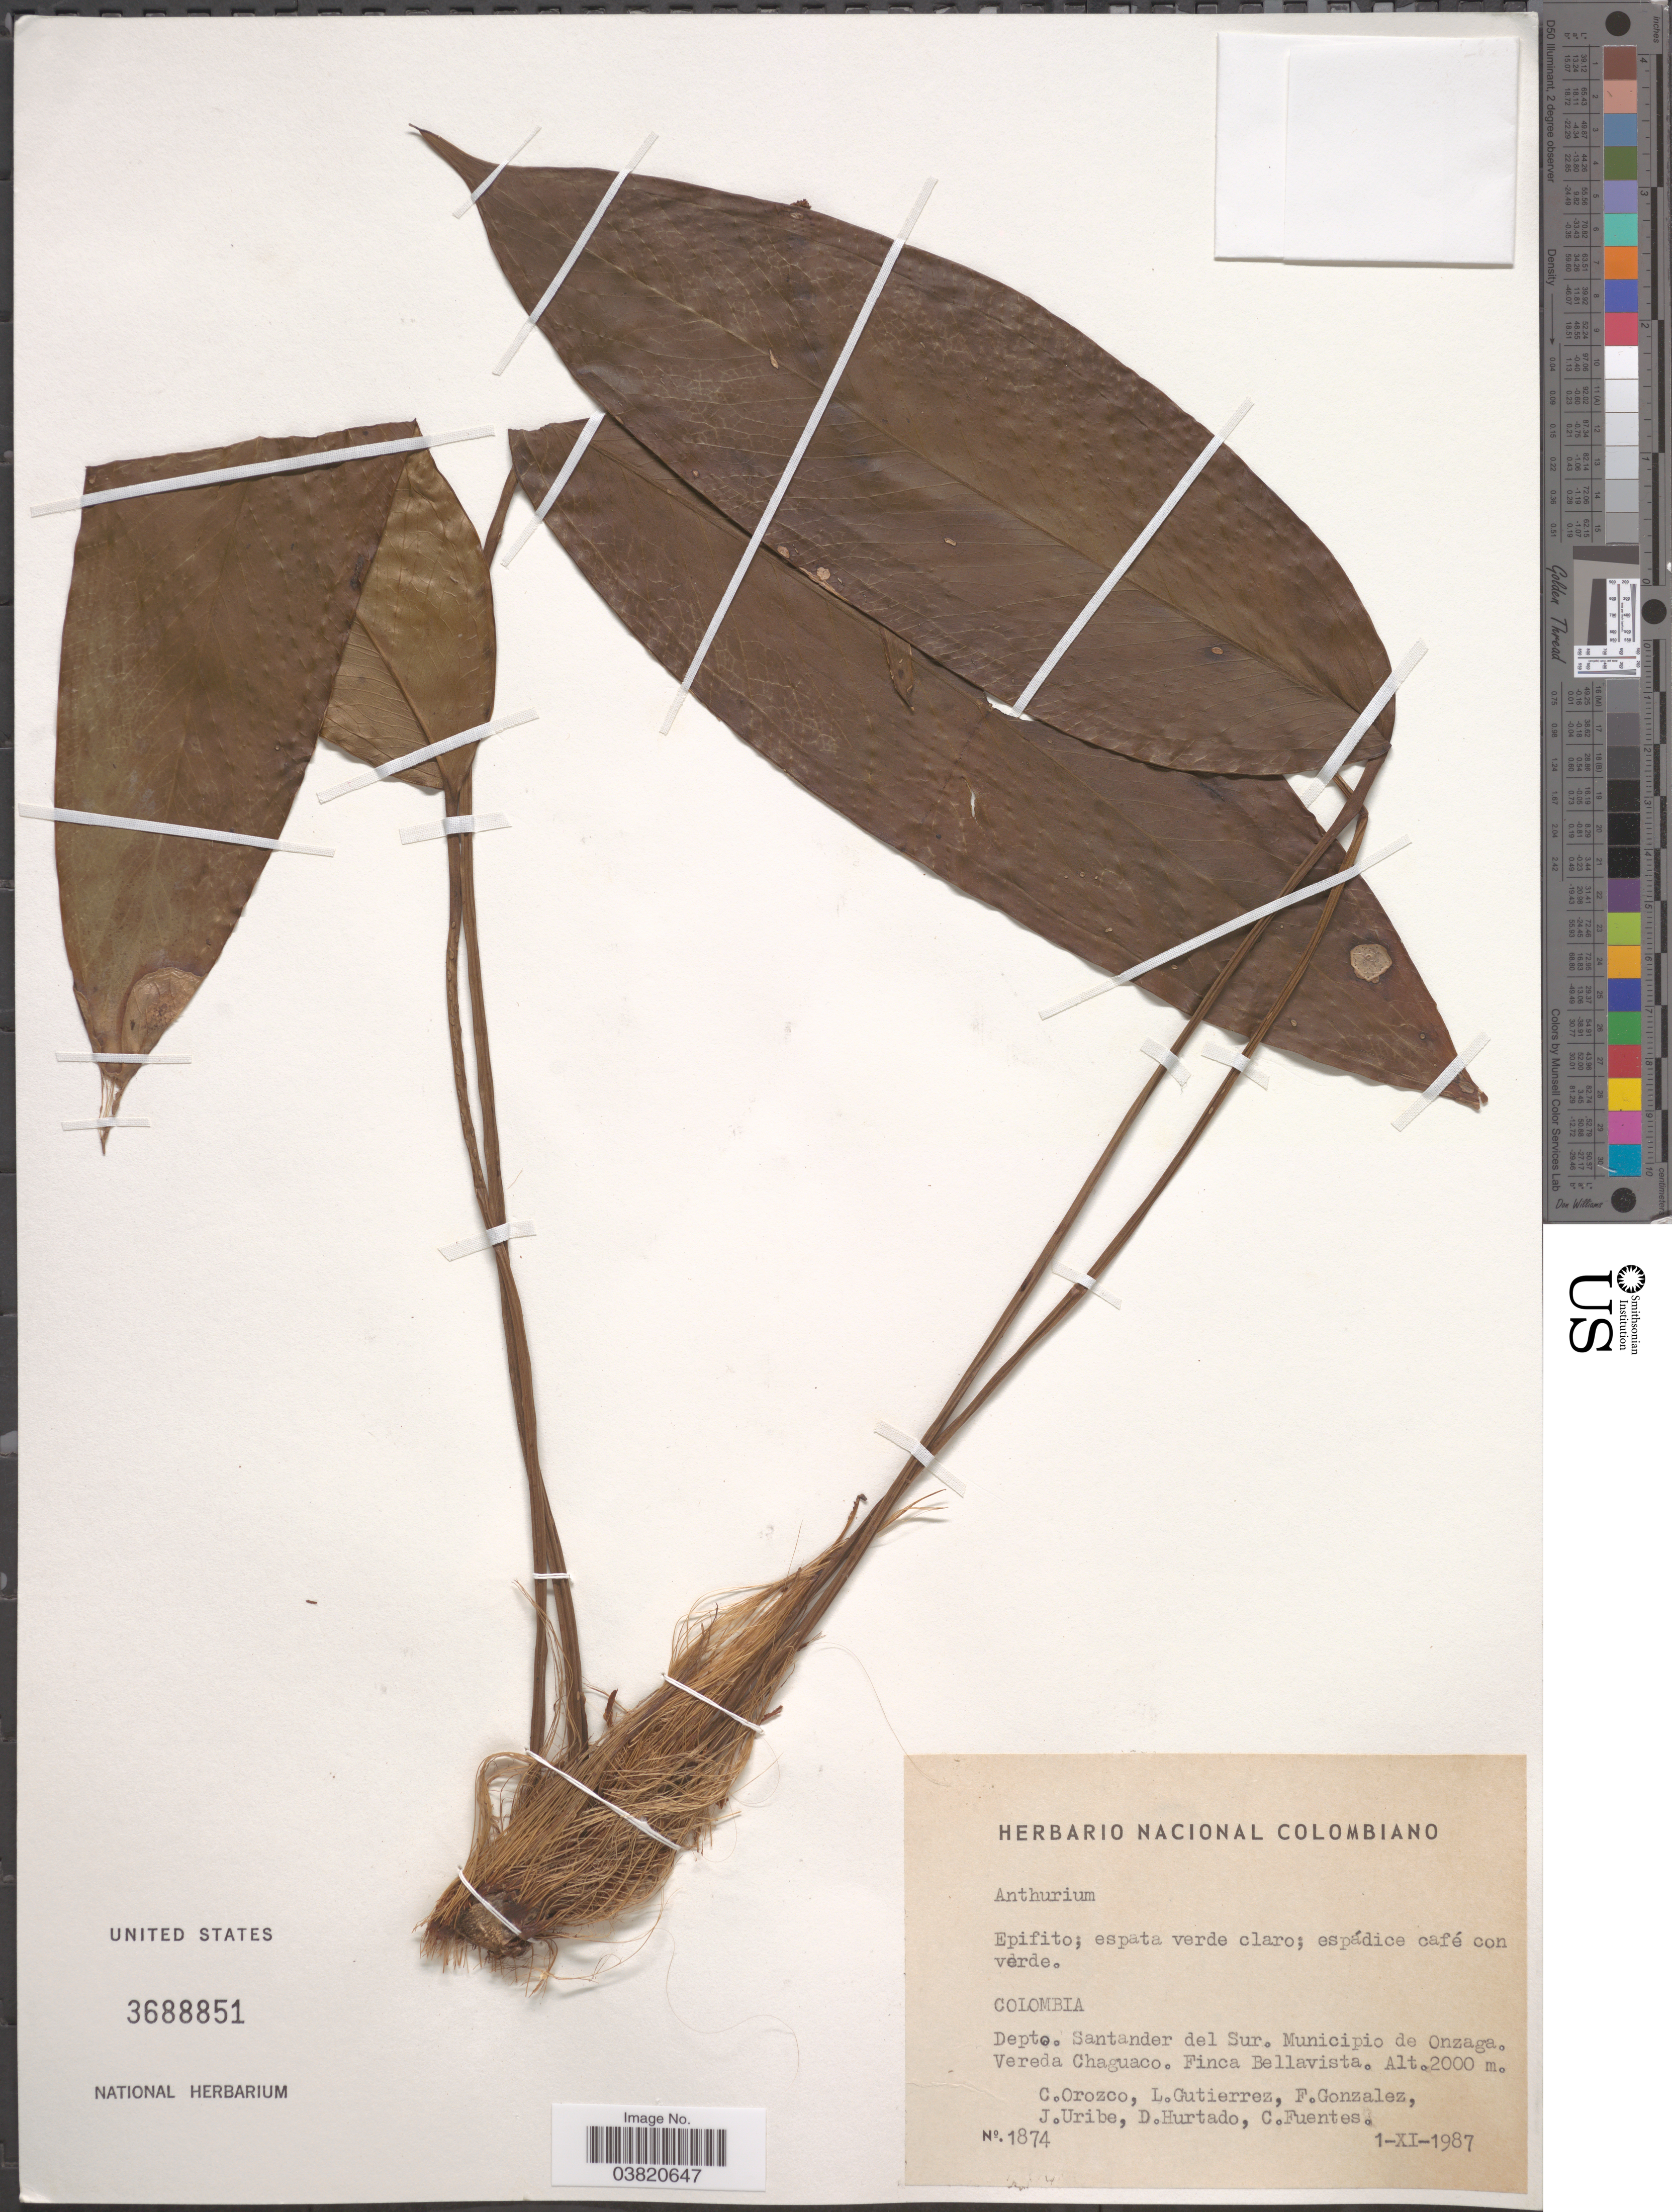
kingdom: Plantae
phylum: Tracheophyta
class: Liliopsida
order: Alismatales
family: Araceae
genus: Anthurium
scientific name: Anthurium sp.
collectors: C. Orozco, L. Gutiérrez, F. Gonzalez, J. Uribe & et al.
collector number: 1874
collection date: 1987-11-01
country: Colombia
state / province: Santander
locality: Depto. Santander del Sur. Municipio de Onzaga. Vereda Chaguaco. Finca Bellavista.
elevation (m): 2000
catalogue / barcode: US 3688851